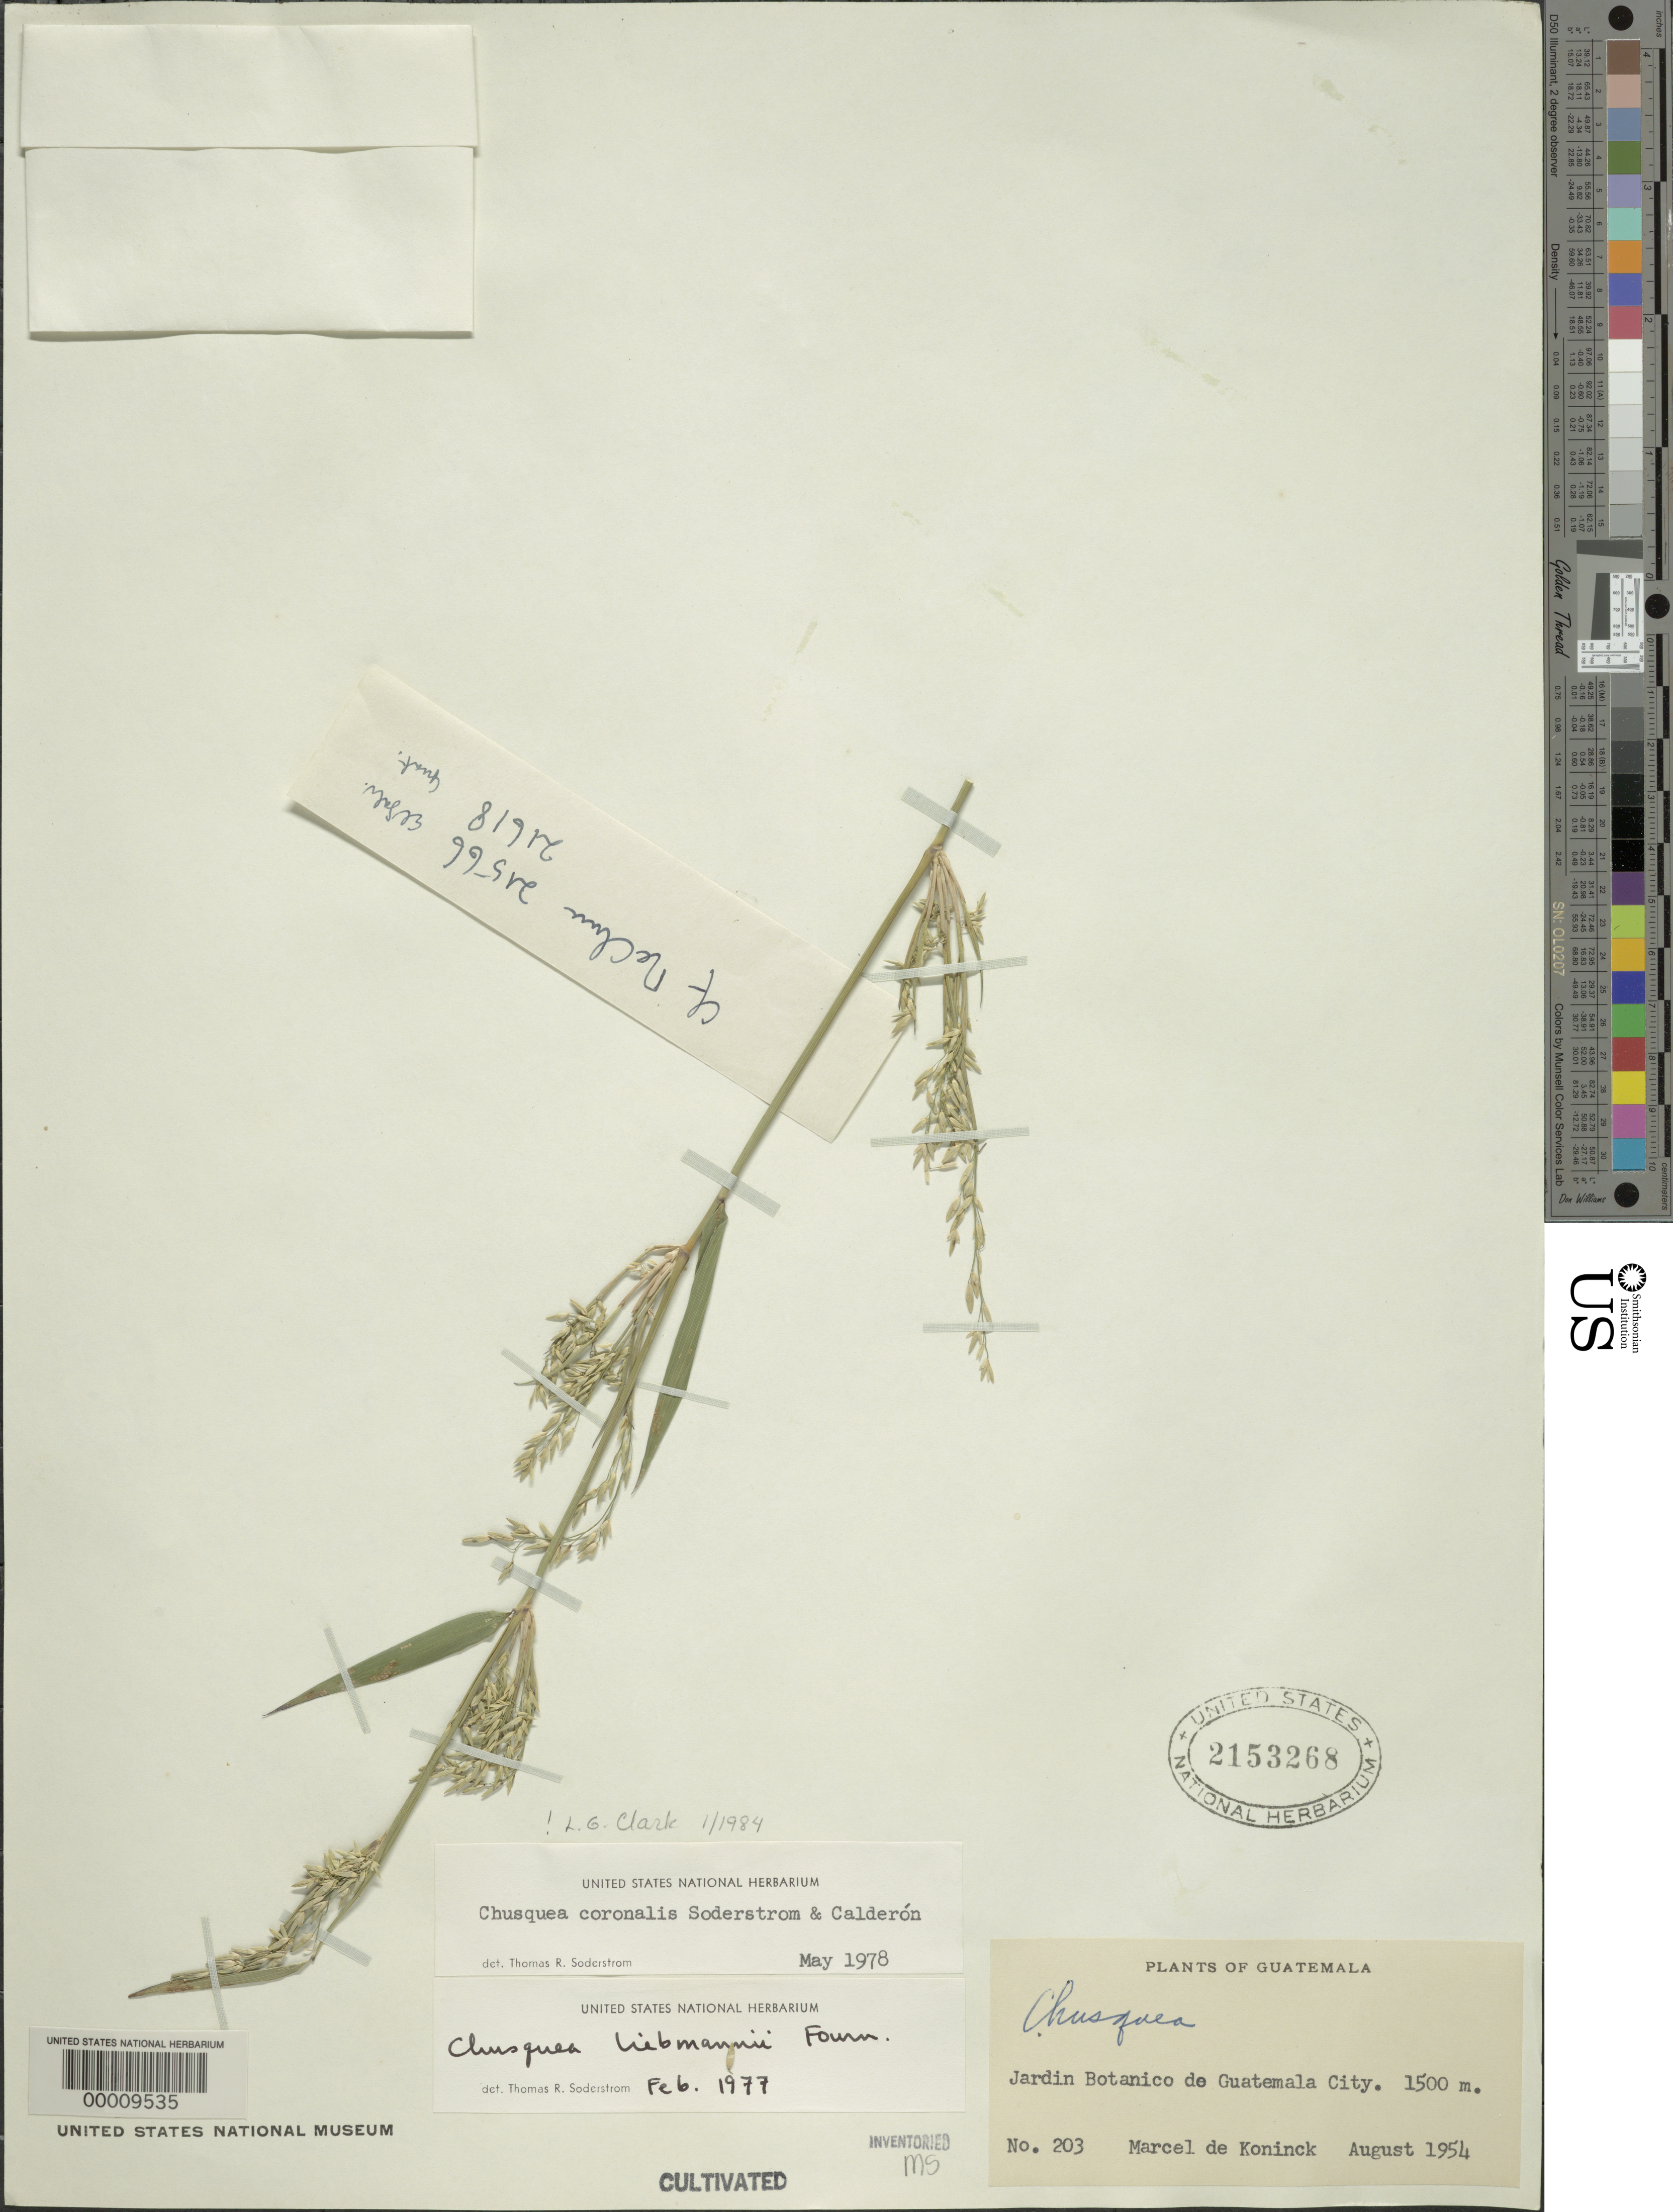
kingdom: Plantae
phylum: Tracheophyta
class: Liliopsida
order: Poales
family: Poaceae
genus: Chusquea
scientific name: Chusquea coronalis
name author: Soderstr. & C. E. Calderón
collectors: M. Koninck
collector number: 203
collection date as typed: Aug 1954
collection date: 1954-08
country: Guatemala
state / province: Guatemala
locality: Guatemala City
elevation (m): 1500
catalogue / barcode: US 2153268